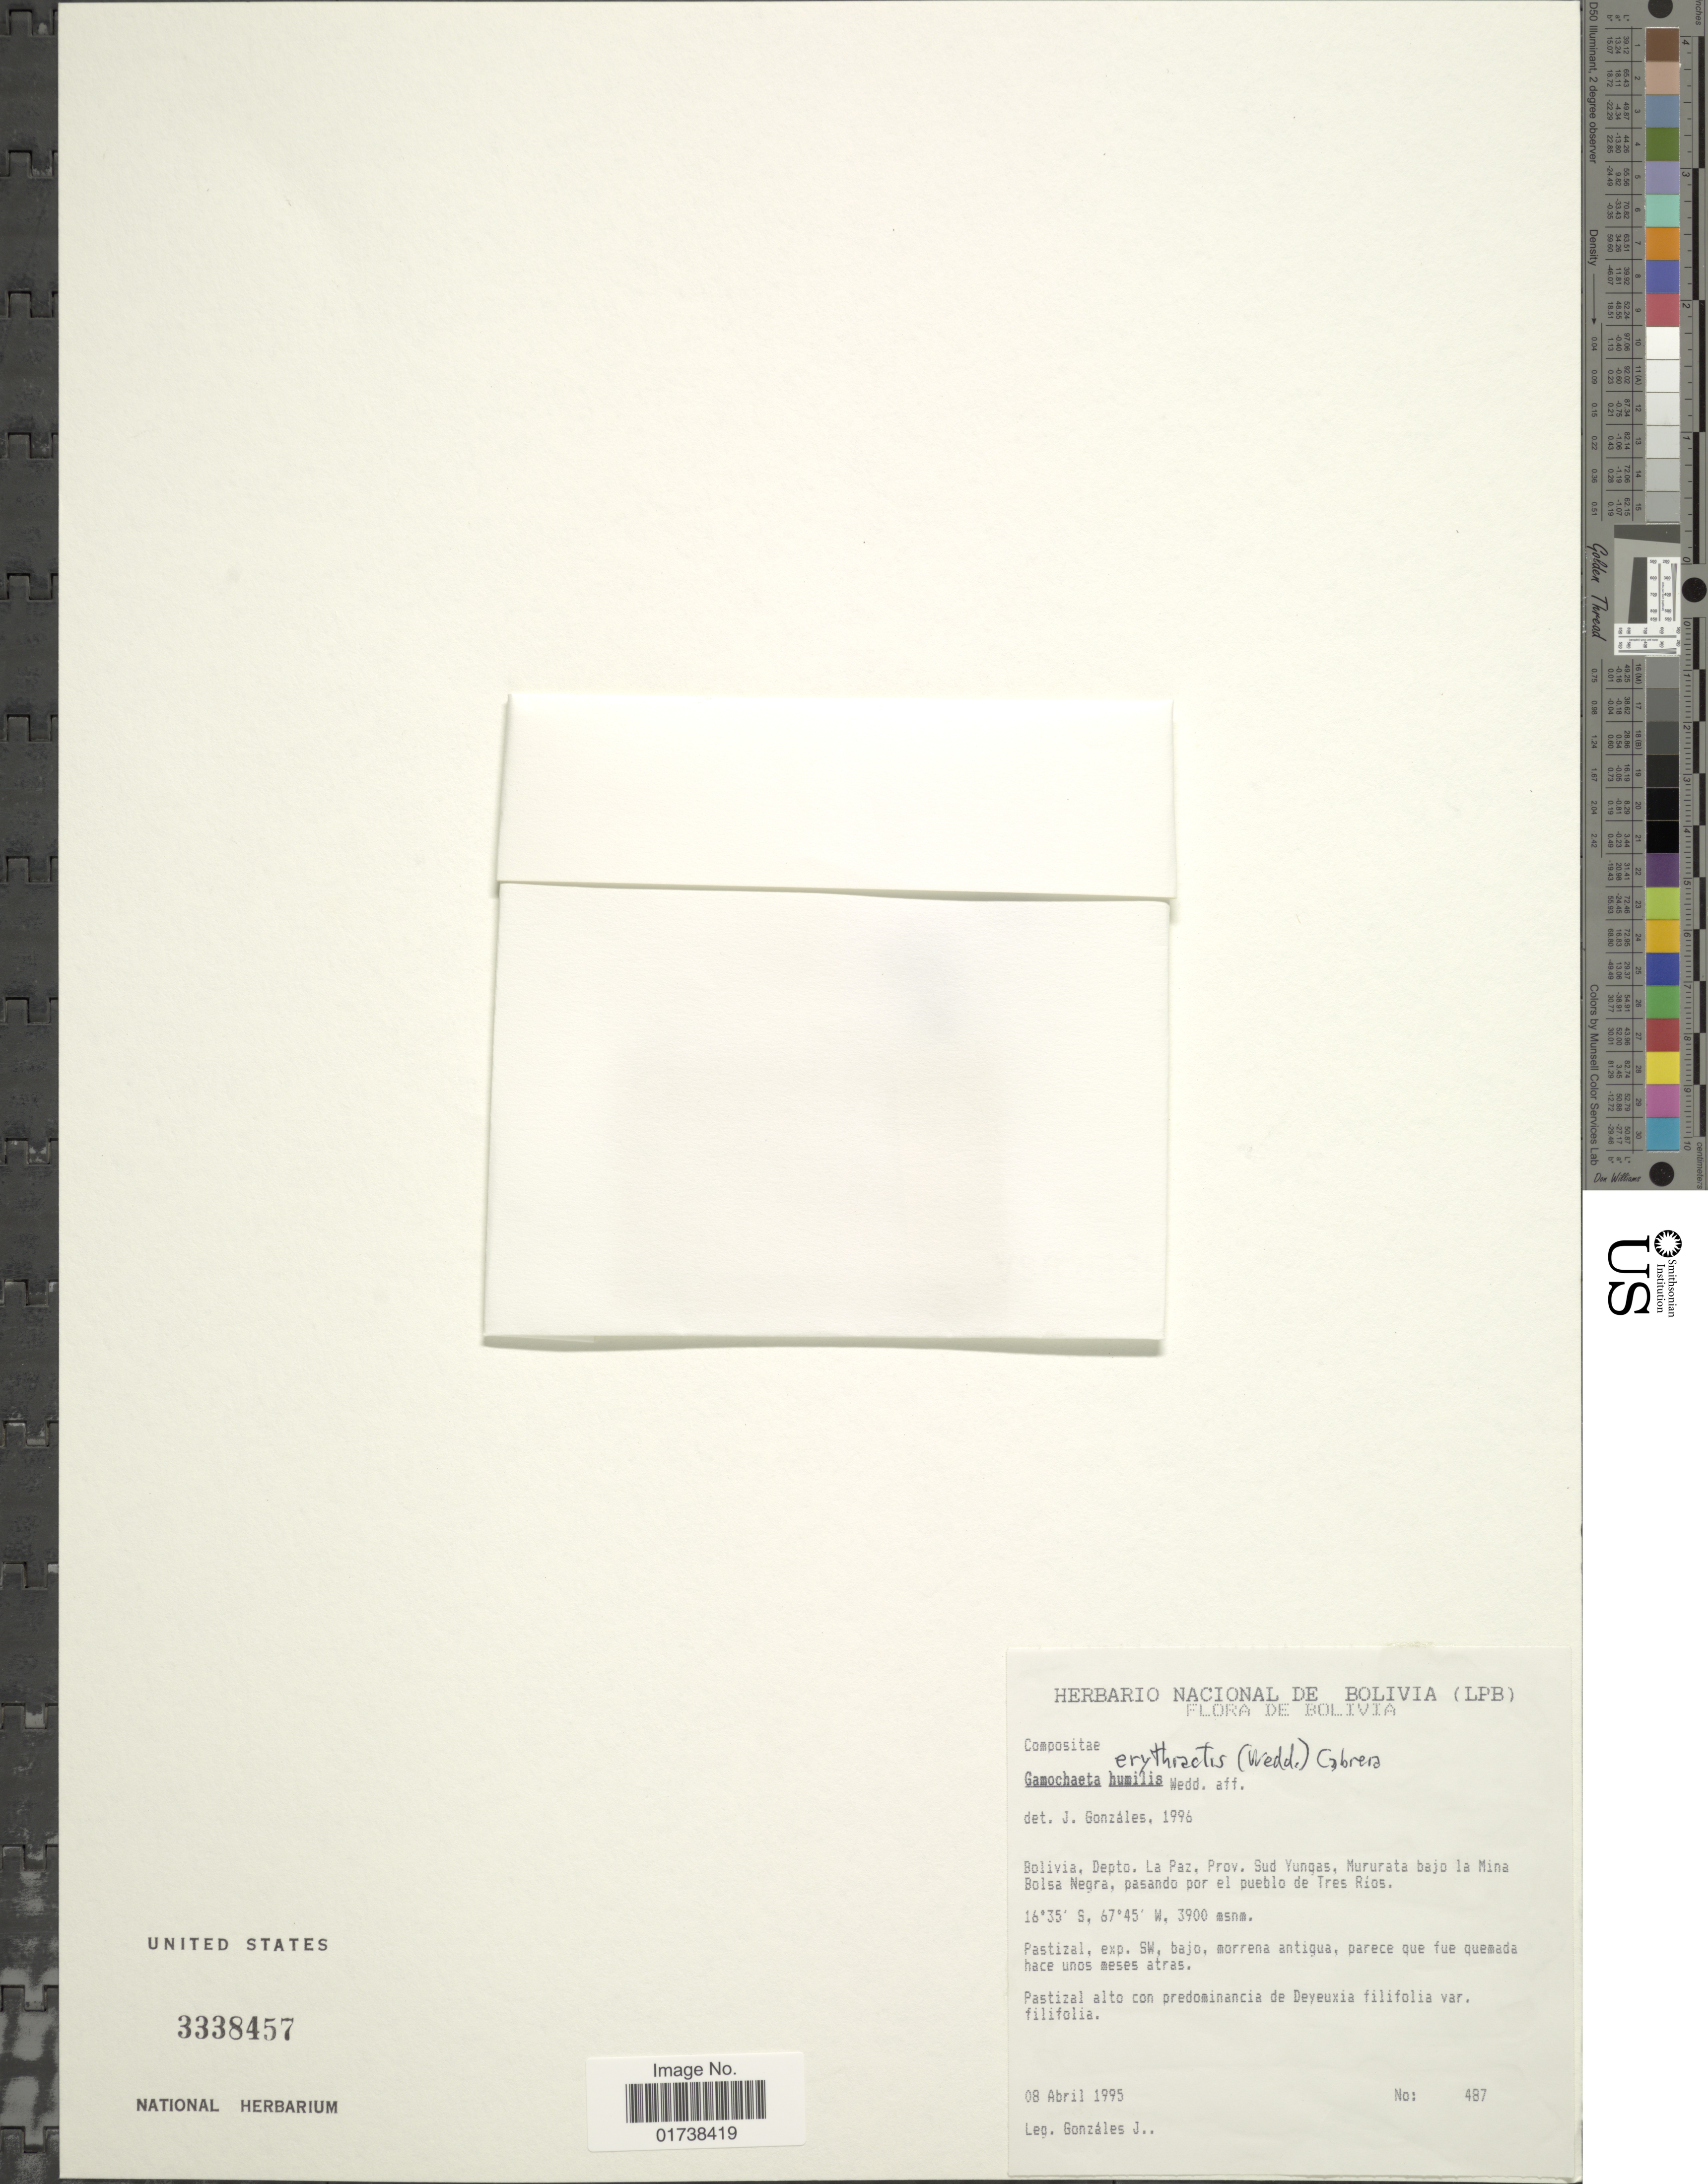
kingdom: Plantae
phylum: Tracheophyta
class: Magnoliopsida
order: Asterales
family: Asteraceae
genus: Gamochaeta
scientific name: Gamochaeta erythractis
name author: (Wedd.) Cabrera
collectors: J. Gonzales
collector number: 487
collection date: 1995-04-08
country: Bolivia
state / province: La Paz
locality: Depto. La Paz, Prov. Sud Yungas, Muruata bajo la Mina Bolsa Negra, pasando por el pueblo de Tres Rios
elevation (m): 3900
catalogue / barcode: US 3338457